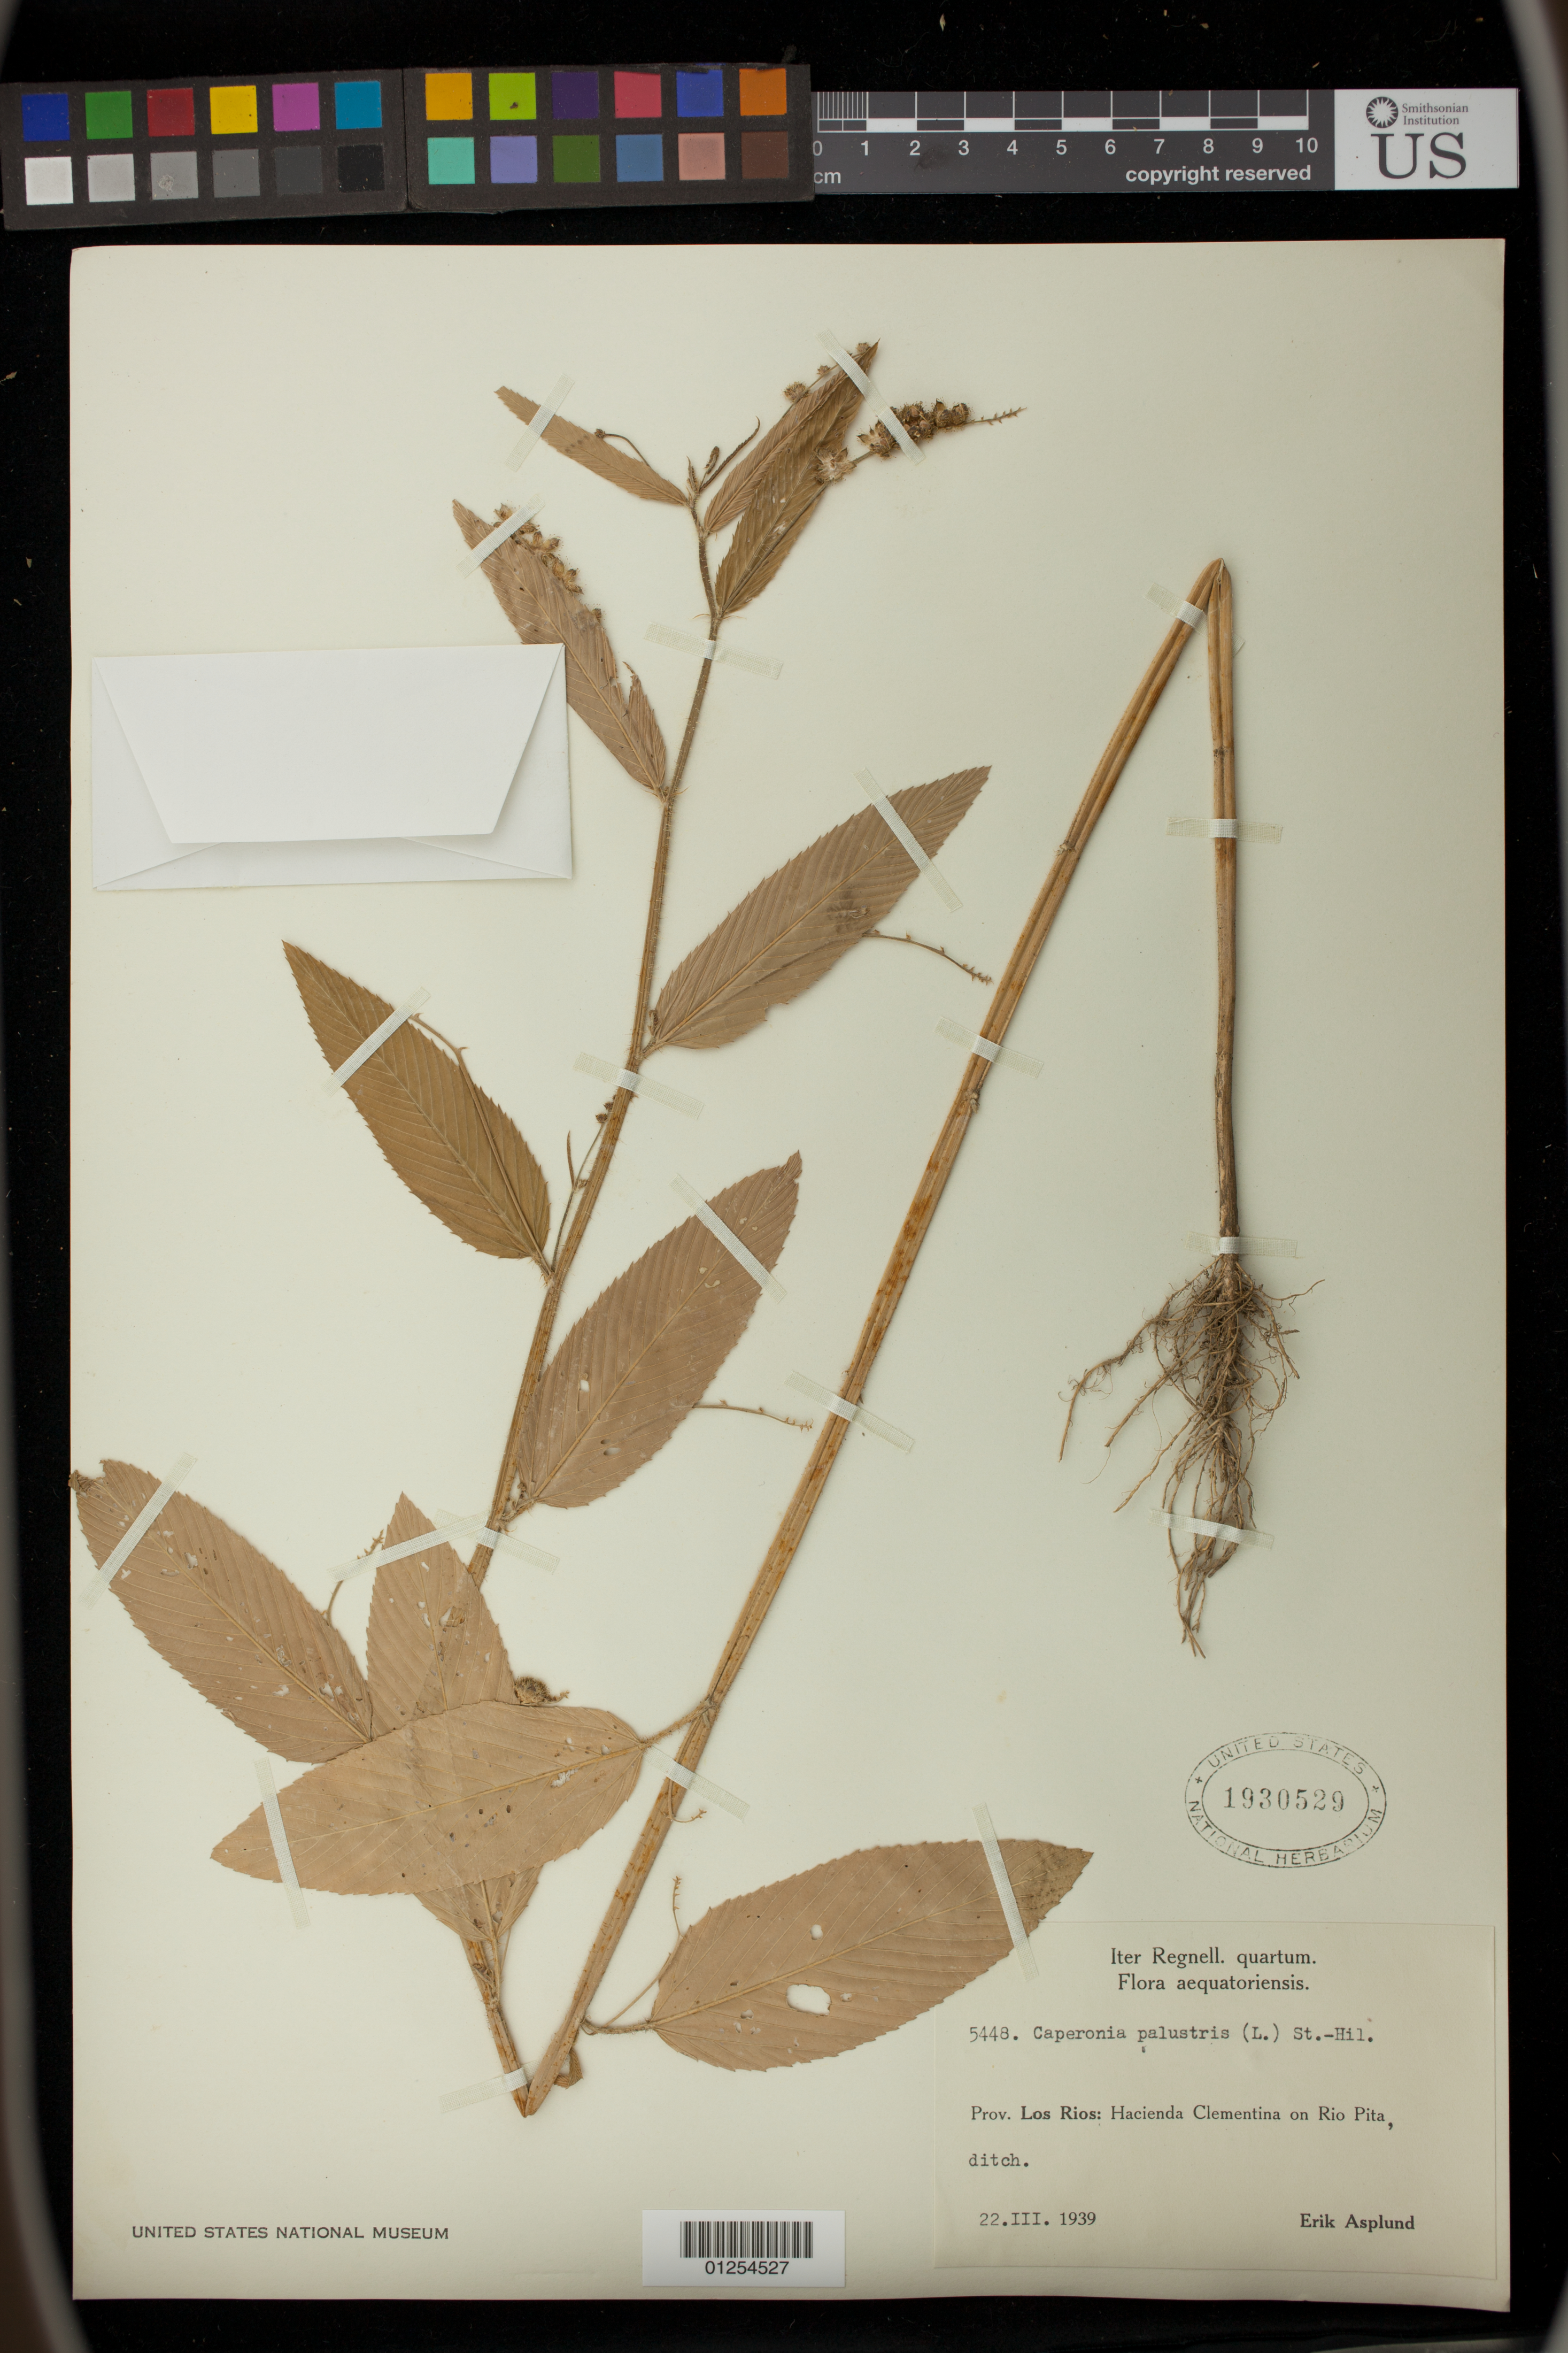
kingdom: Plantae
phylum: Tracheophyta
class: Magnoliopsida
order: Malpighiales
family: Euphorbiaceae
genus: Caperonia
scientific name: Caperonia palustris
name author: (L.) A. St.-Hil.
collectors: E. Asplund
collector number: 5448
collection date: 1939-03-22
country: Ecuador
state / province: Los Rios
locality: Hacienda Clementina on Rio Pita, ditch.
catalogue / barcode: US 1930529